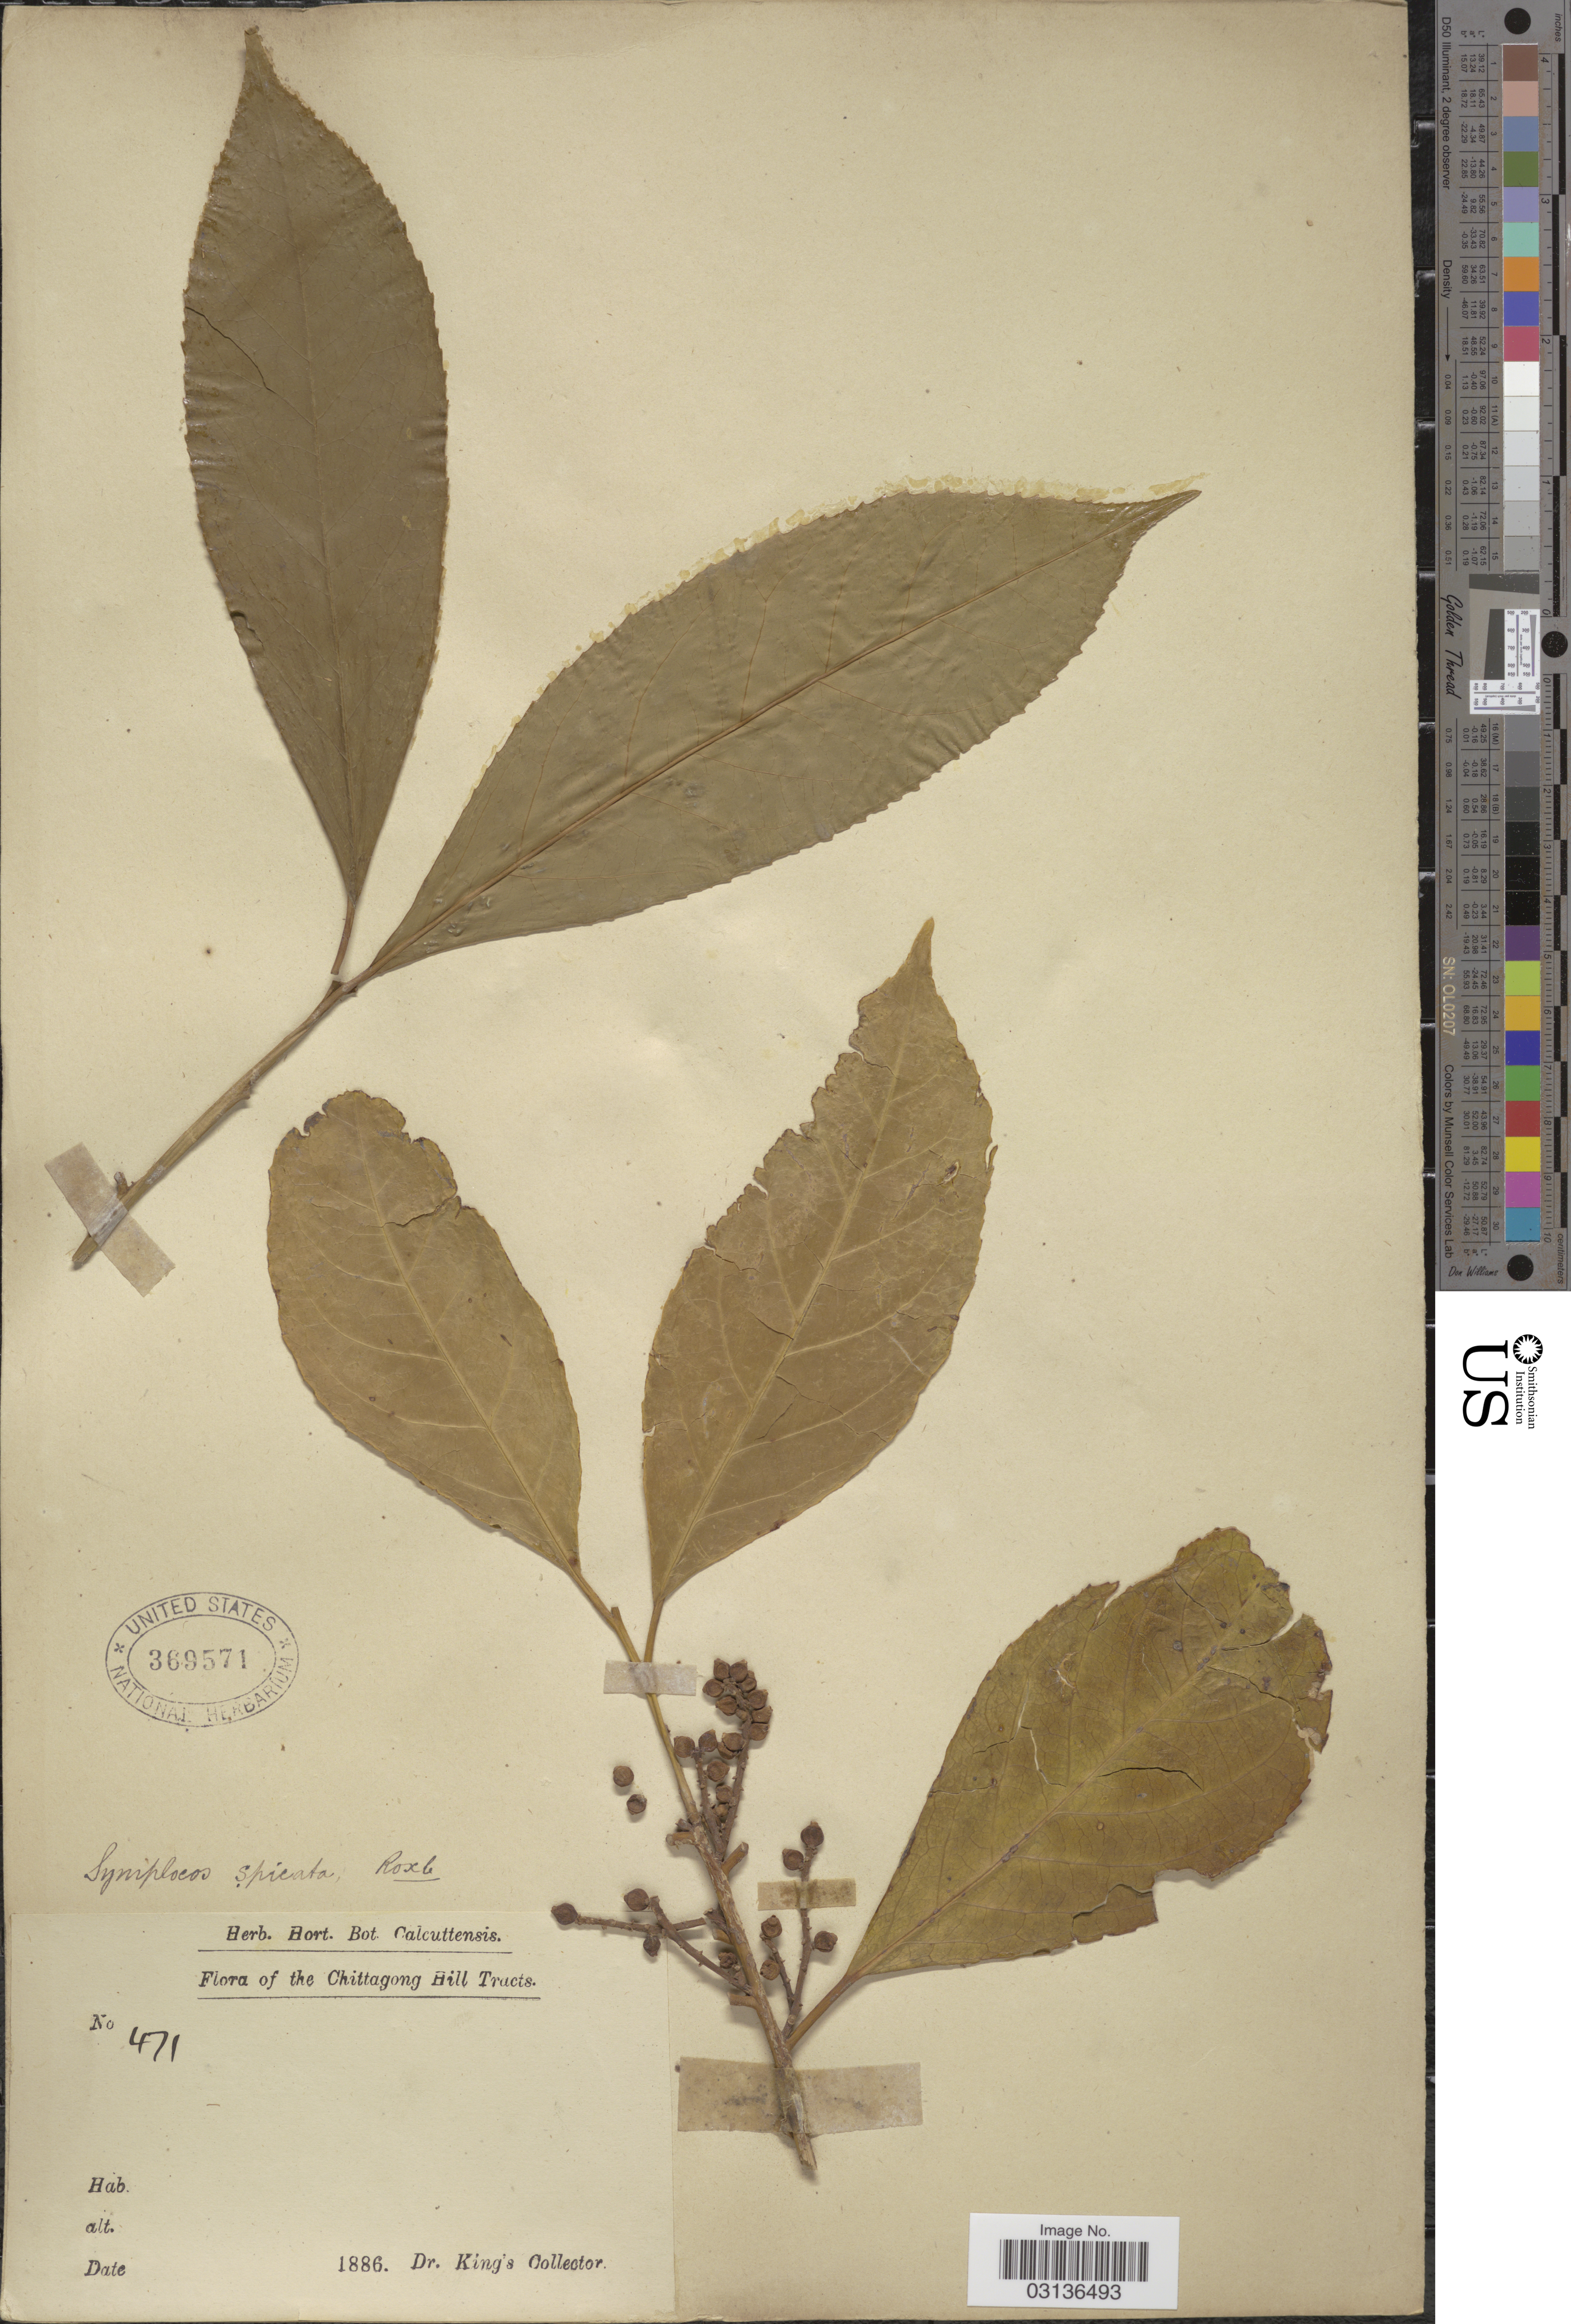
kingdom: Plantae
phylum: Tracheophyta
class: Magnoliopsida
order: Ericales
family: Symplocaceae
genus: Symplocos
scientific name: Symplocos cochinchinensis subsp. laurina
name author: (Retz.) Noot.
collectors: Dr. King's collector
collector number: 471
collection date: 1886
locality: Chittagong Hill Tracts.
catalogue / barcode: US 369571